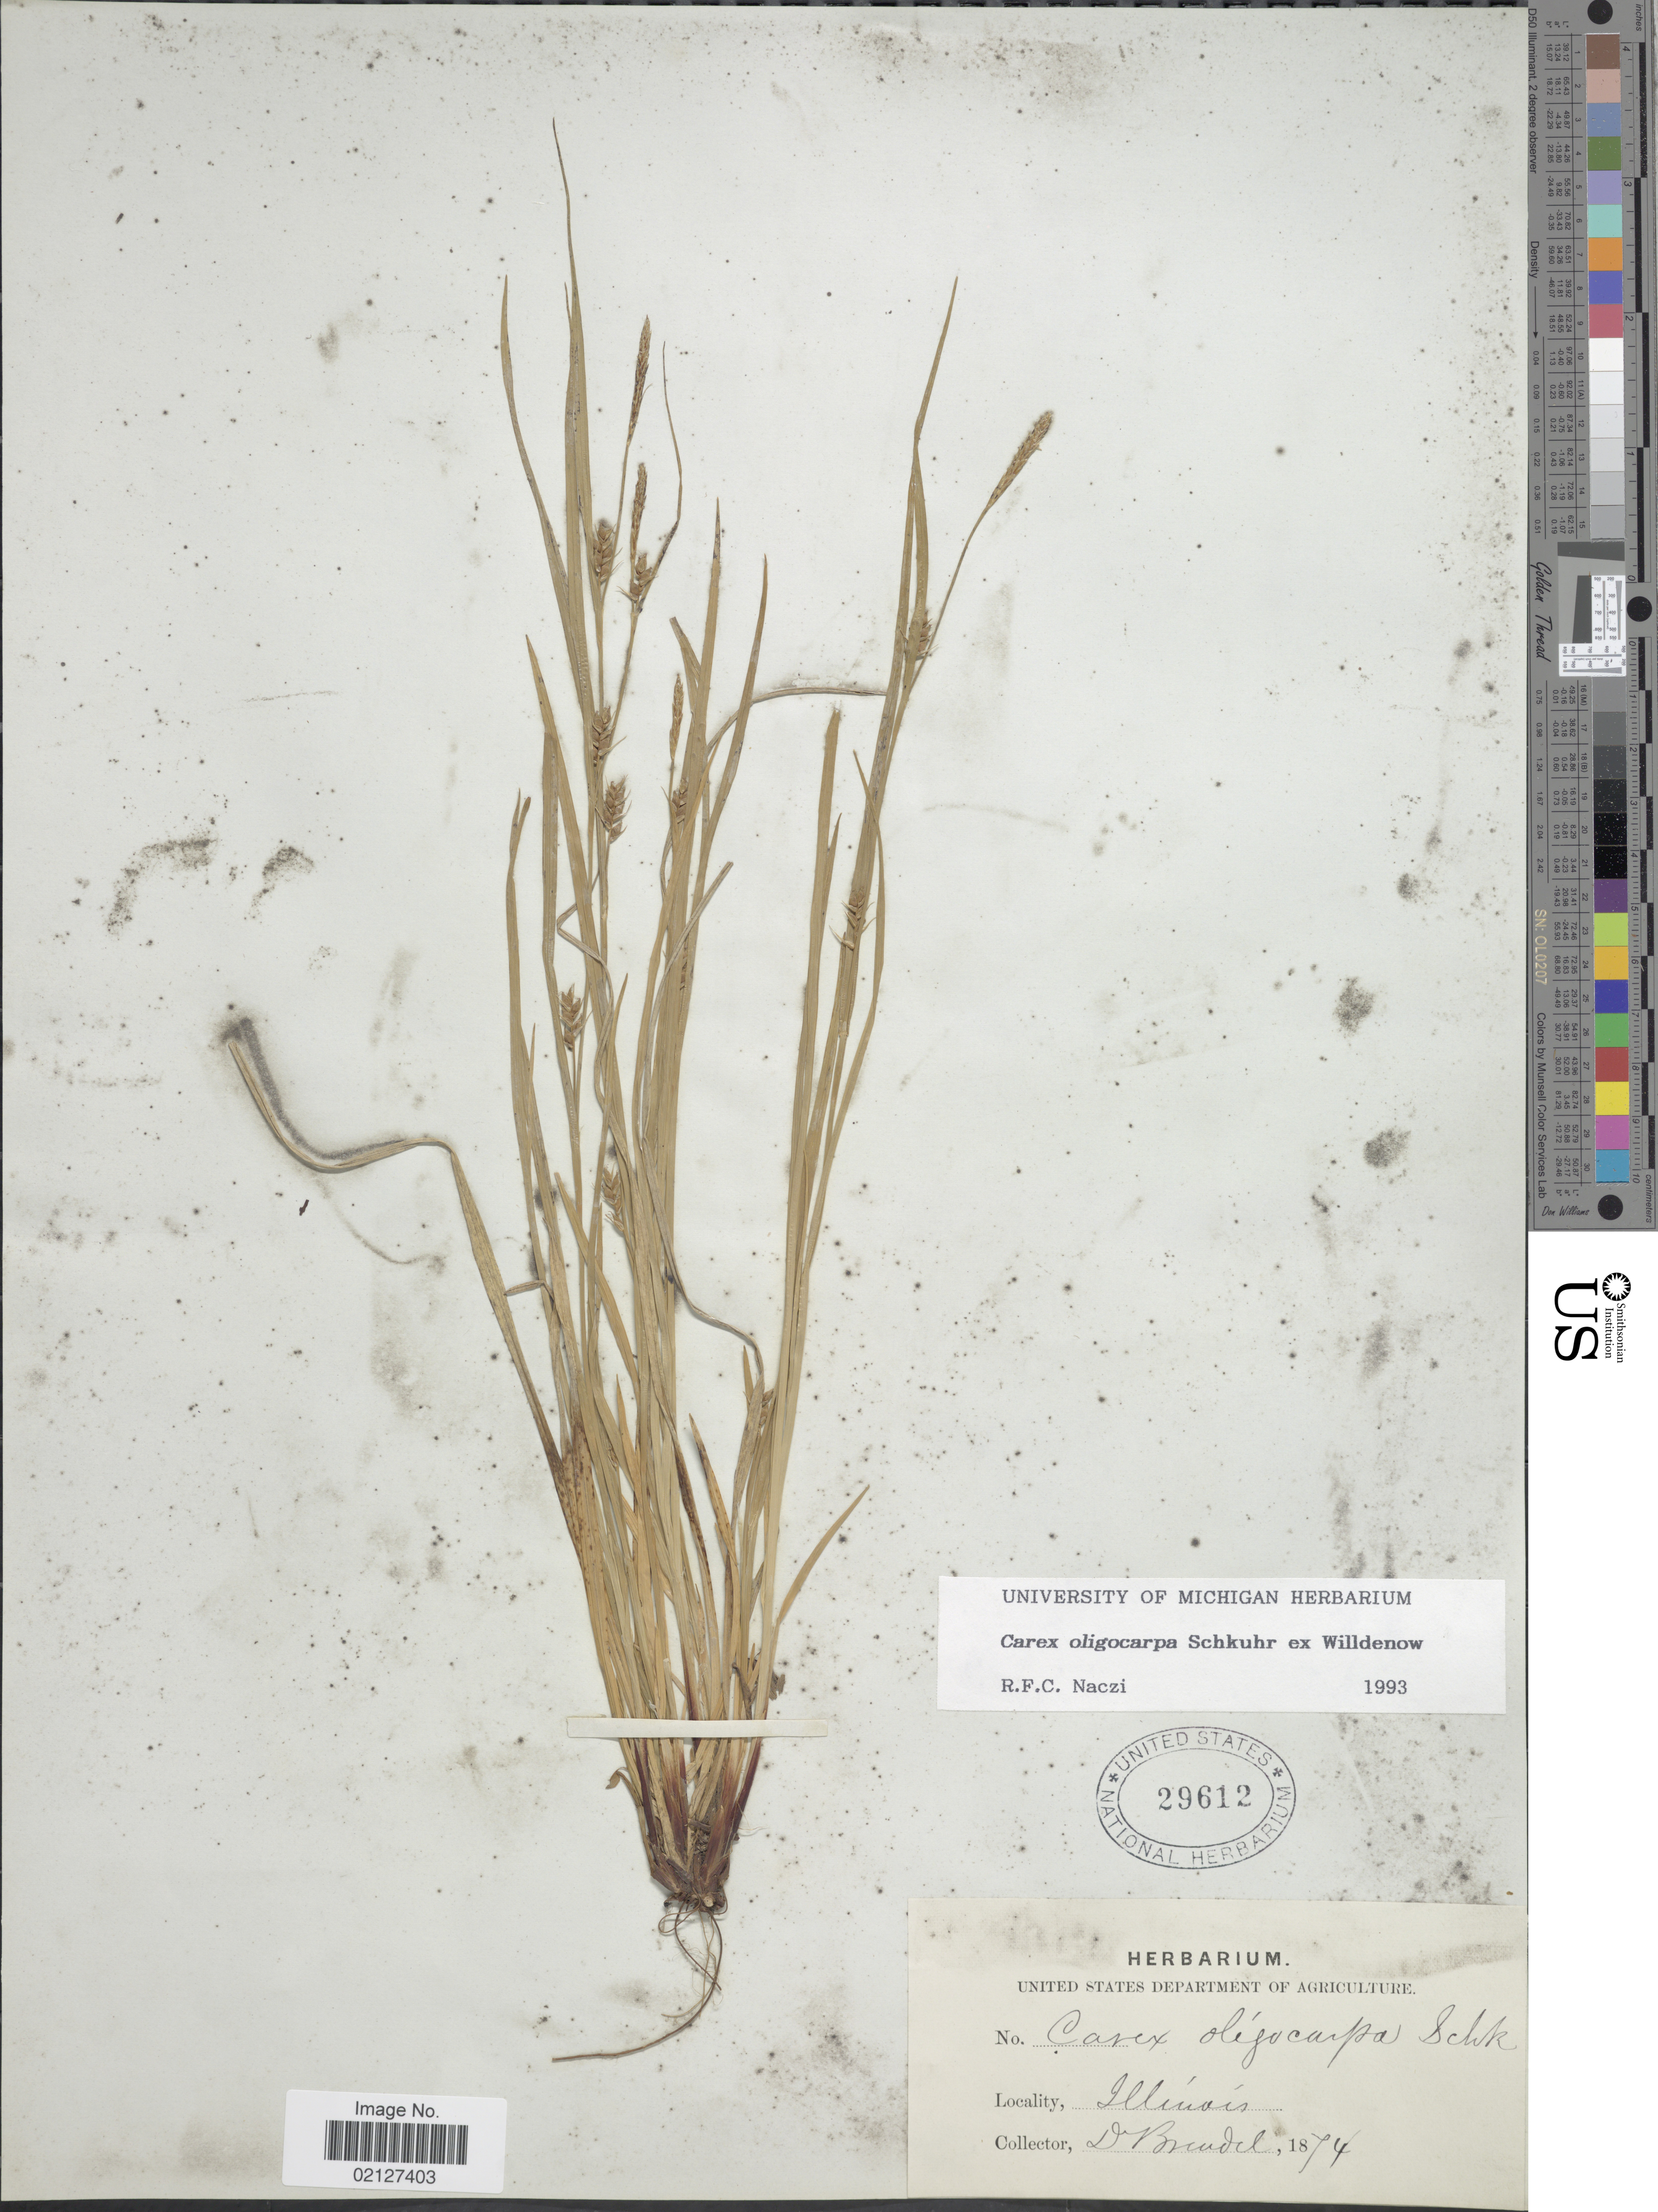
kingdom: Plantae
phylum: Tracheophyta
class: Liliopsida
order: Poales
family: Cyperaceae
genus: Carex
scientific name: Carex oligocarpa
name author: Willd.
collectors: -. Brendel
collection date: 1874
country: United States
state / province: Illinois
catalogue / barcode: US 29612